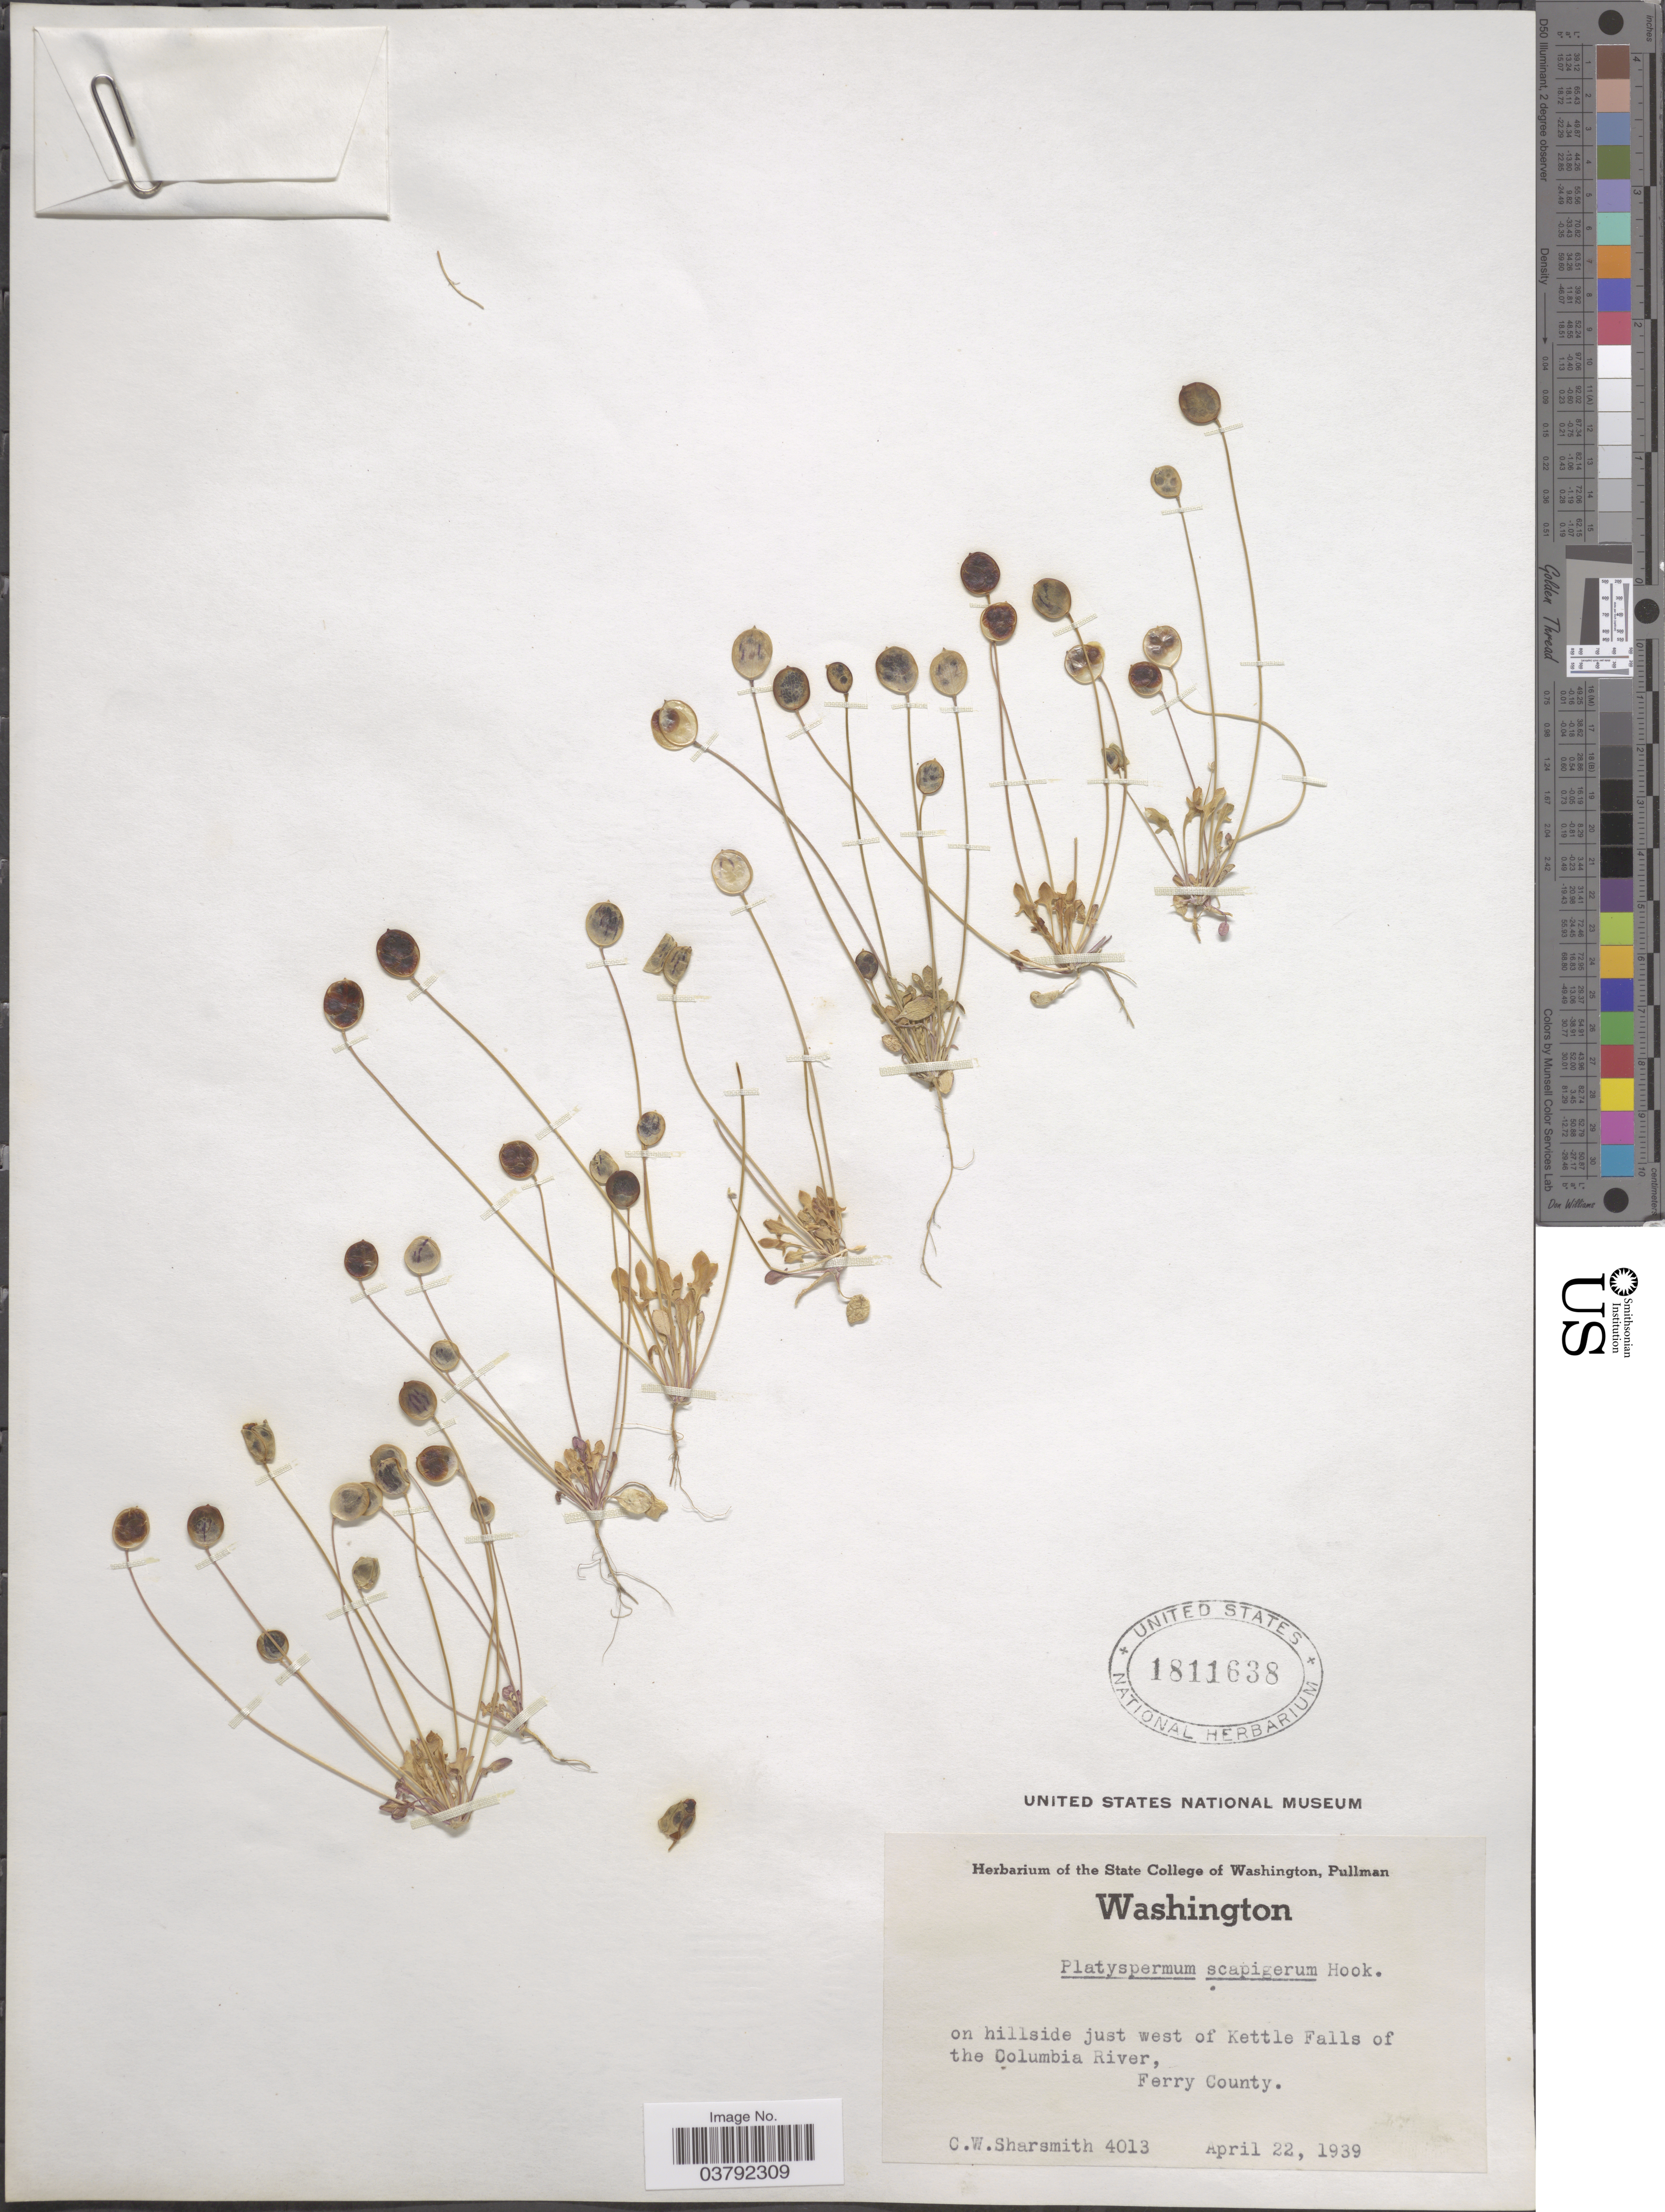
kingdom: Plantae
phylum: Tracheophyta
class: Magnoliopsida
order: Brassicales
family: Brassicaceae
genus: Idahoa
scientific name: Idahoa scapigera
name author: A. Nelson & J.F. Macbr.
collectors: C. Sharsmith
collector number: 4013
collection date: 1939-04-22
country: United States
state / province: Washington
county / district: Ferry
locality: On hillside just west of Kettle Falls of the Colombia River, Ferry County.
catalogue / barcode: US 1811638